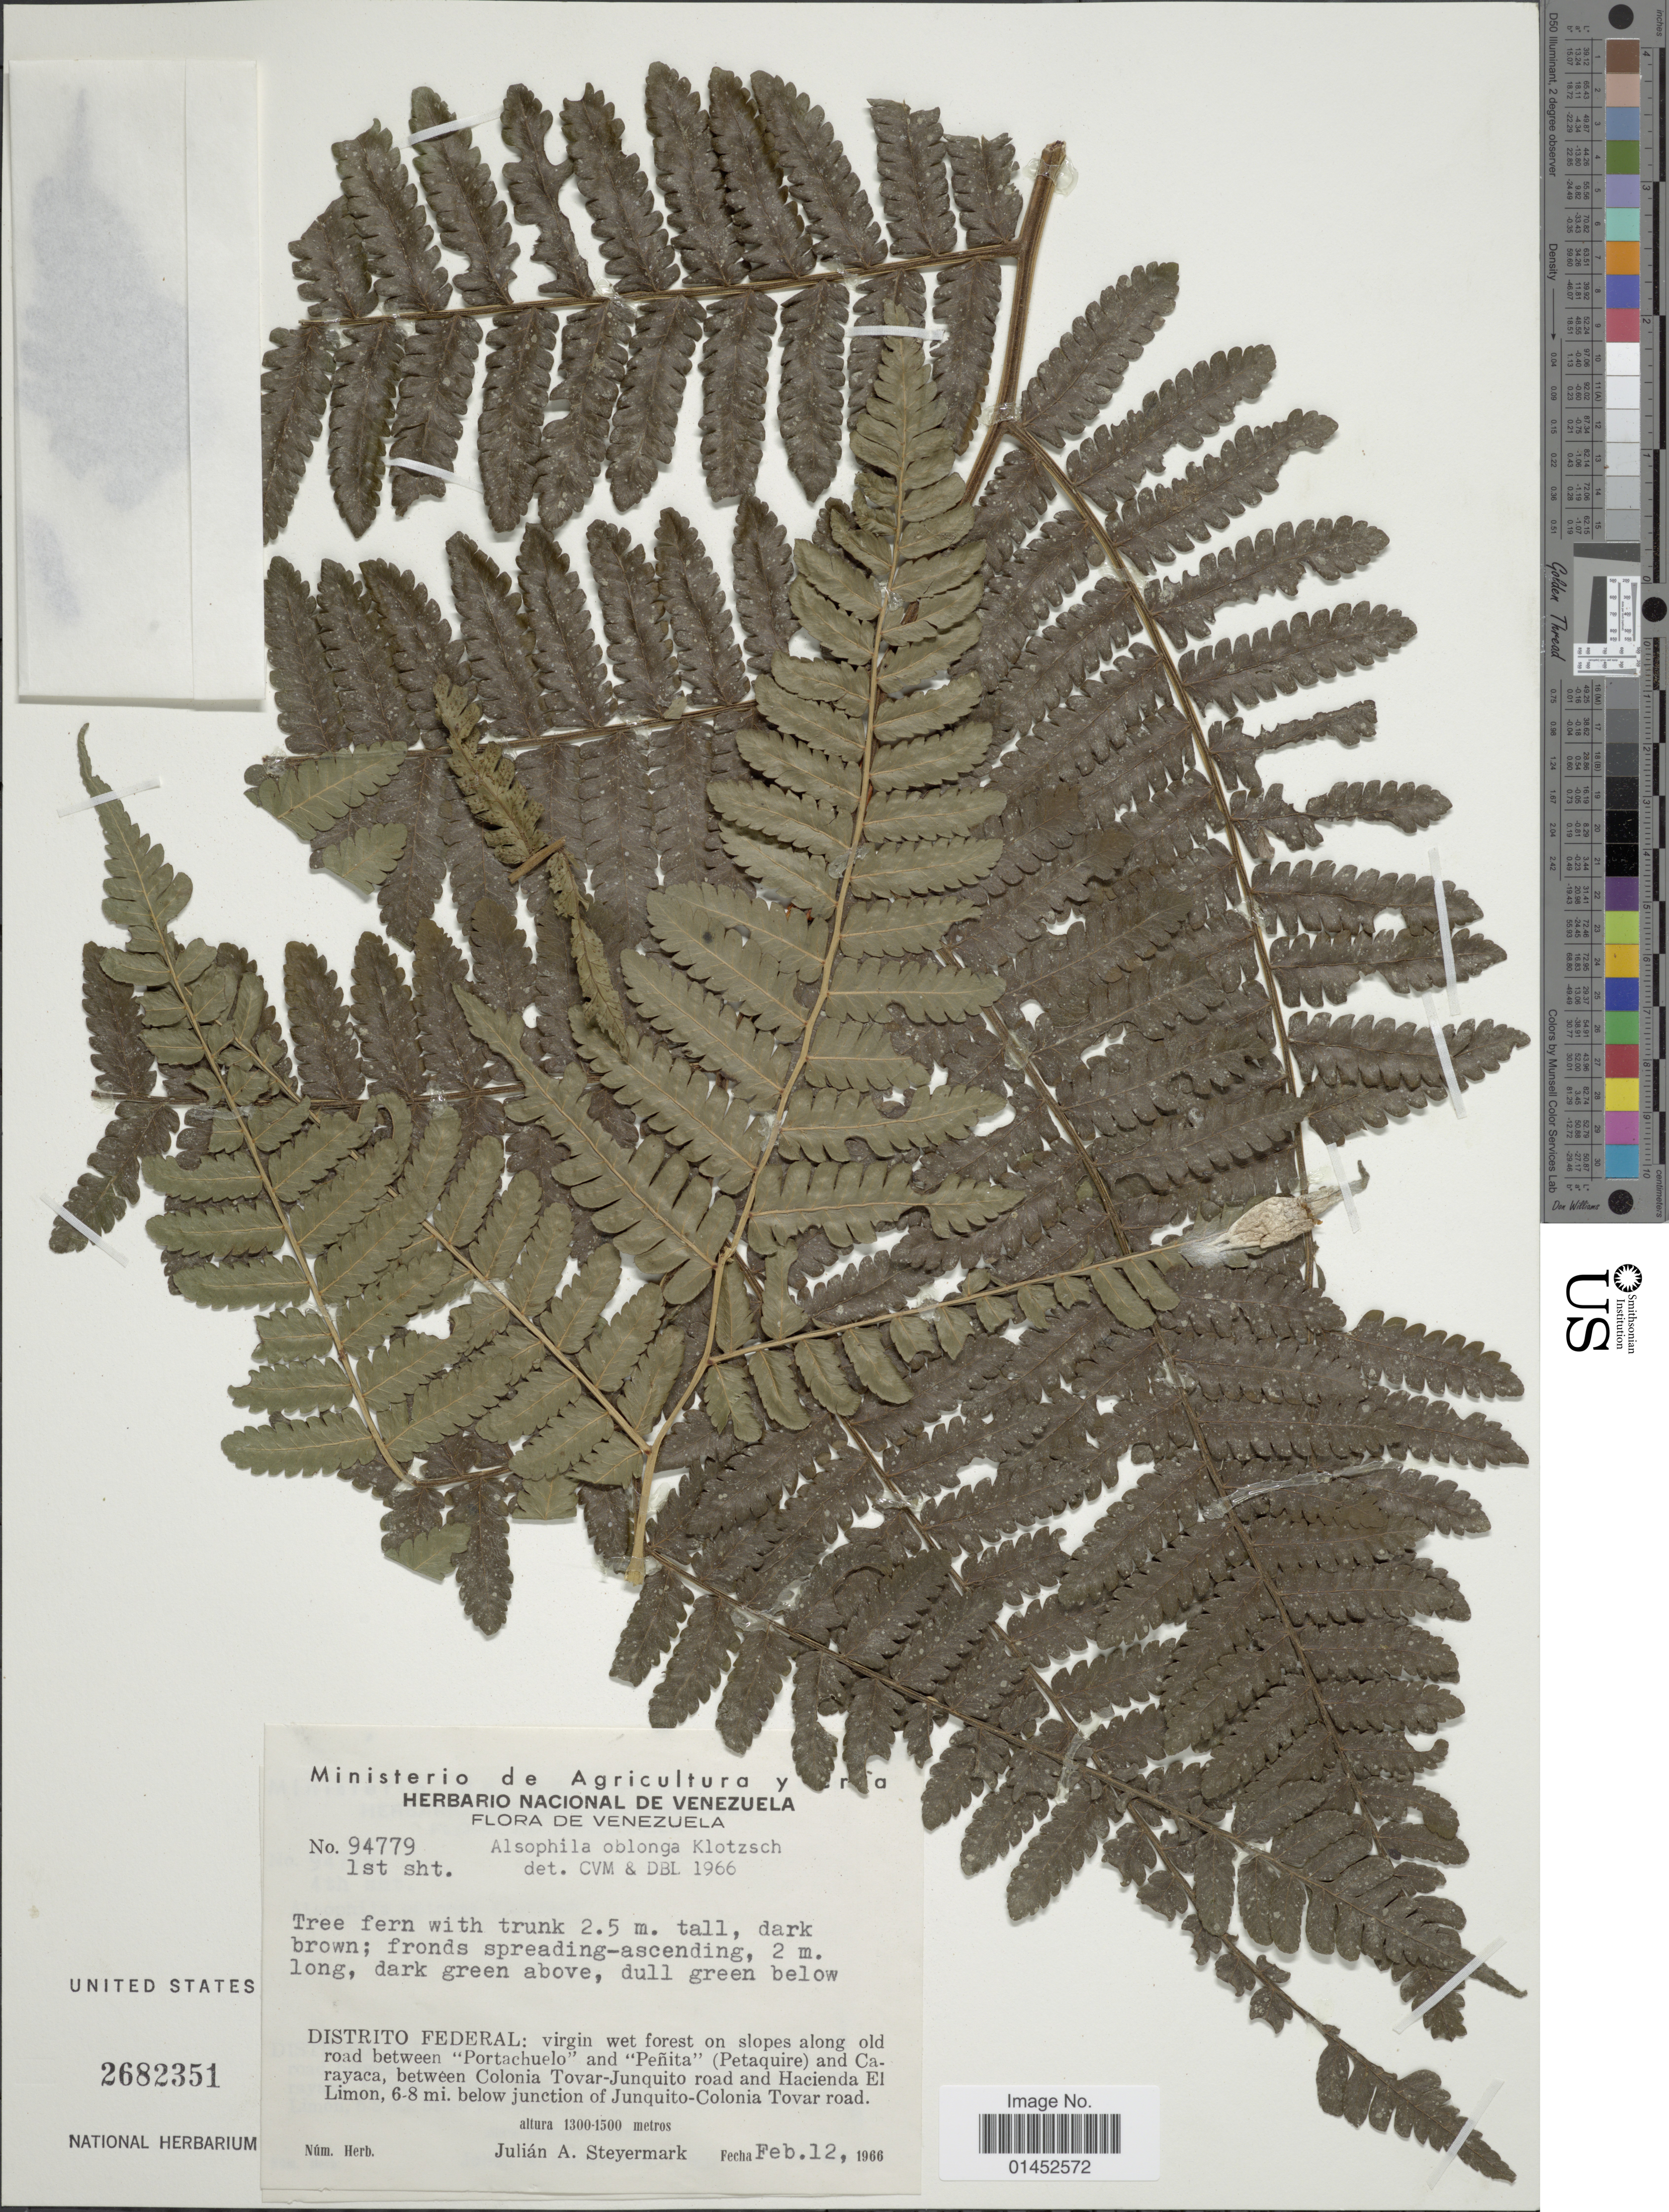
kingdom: Plantae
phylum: Tracheophyta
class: Polypodiopsida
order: Cyatheales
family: Cyatheaceae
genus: Cyathea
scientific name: Cyathea pungens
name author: (Willd.) Domin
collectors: J. Steyermark & M. Rabe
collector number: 94779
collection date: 1966-02-12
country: Venezuela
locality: Distrito Federal: virgin wet forest on slope along old road between 'Portachuelo' and 'Peñita' (Petaquire) and Carayaca, between Colonia Tovar-Junquito road and Hacienda El Limon, 6-8 mi. below junction of Junquito-Colonia Tovar road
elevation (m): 1300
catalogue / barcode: US 2682351